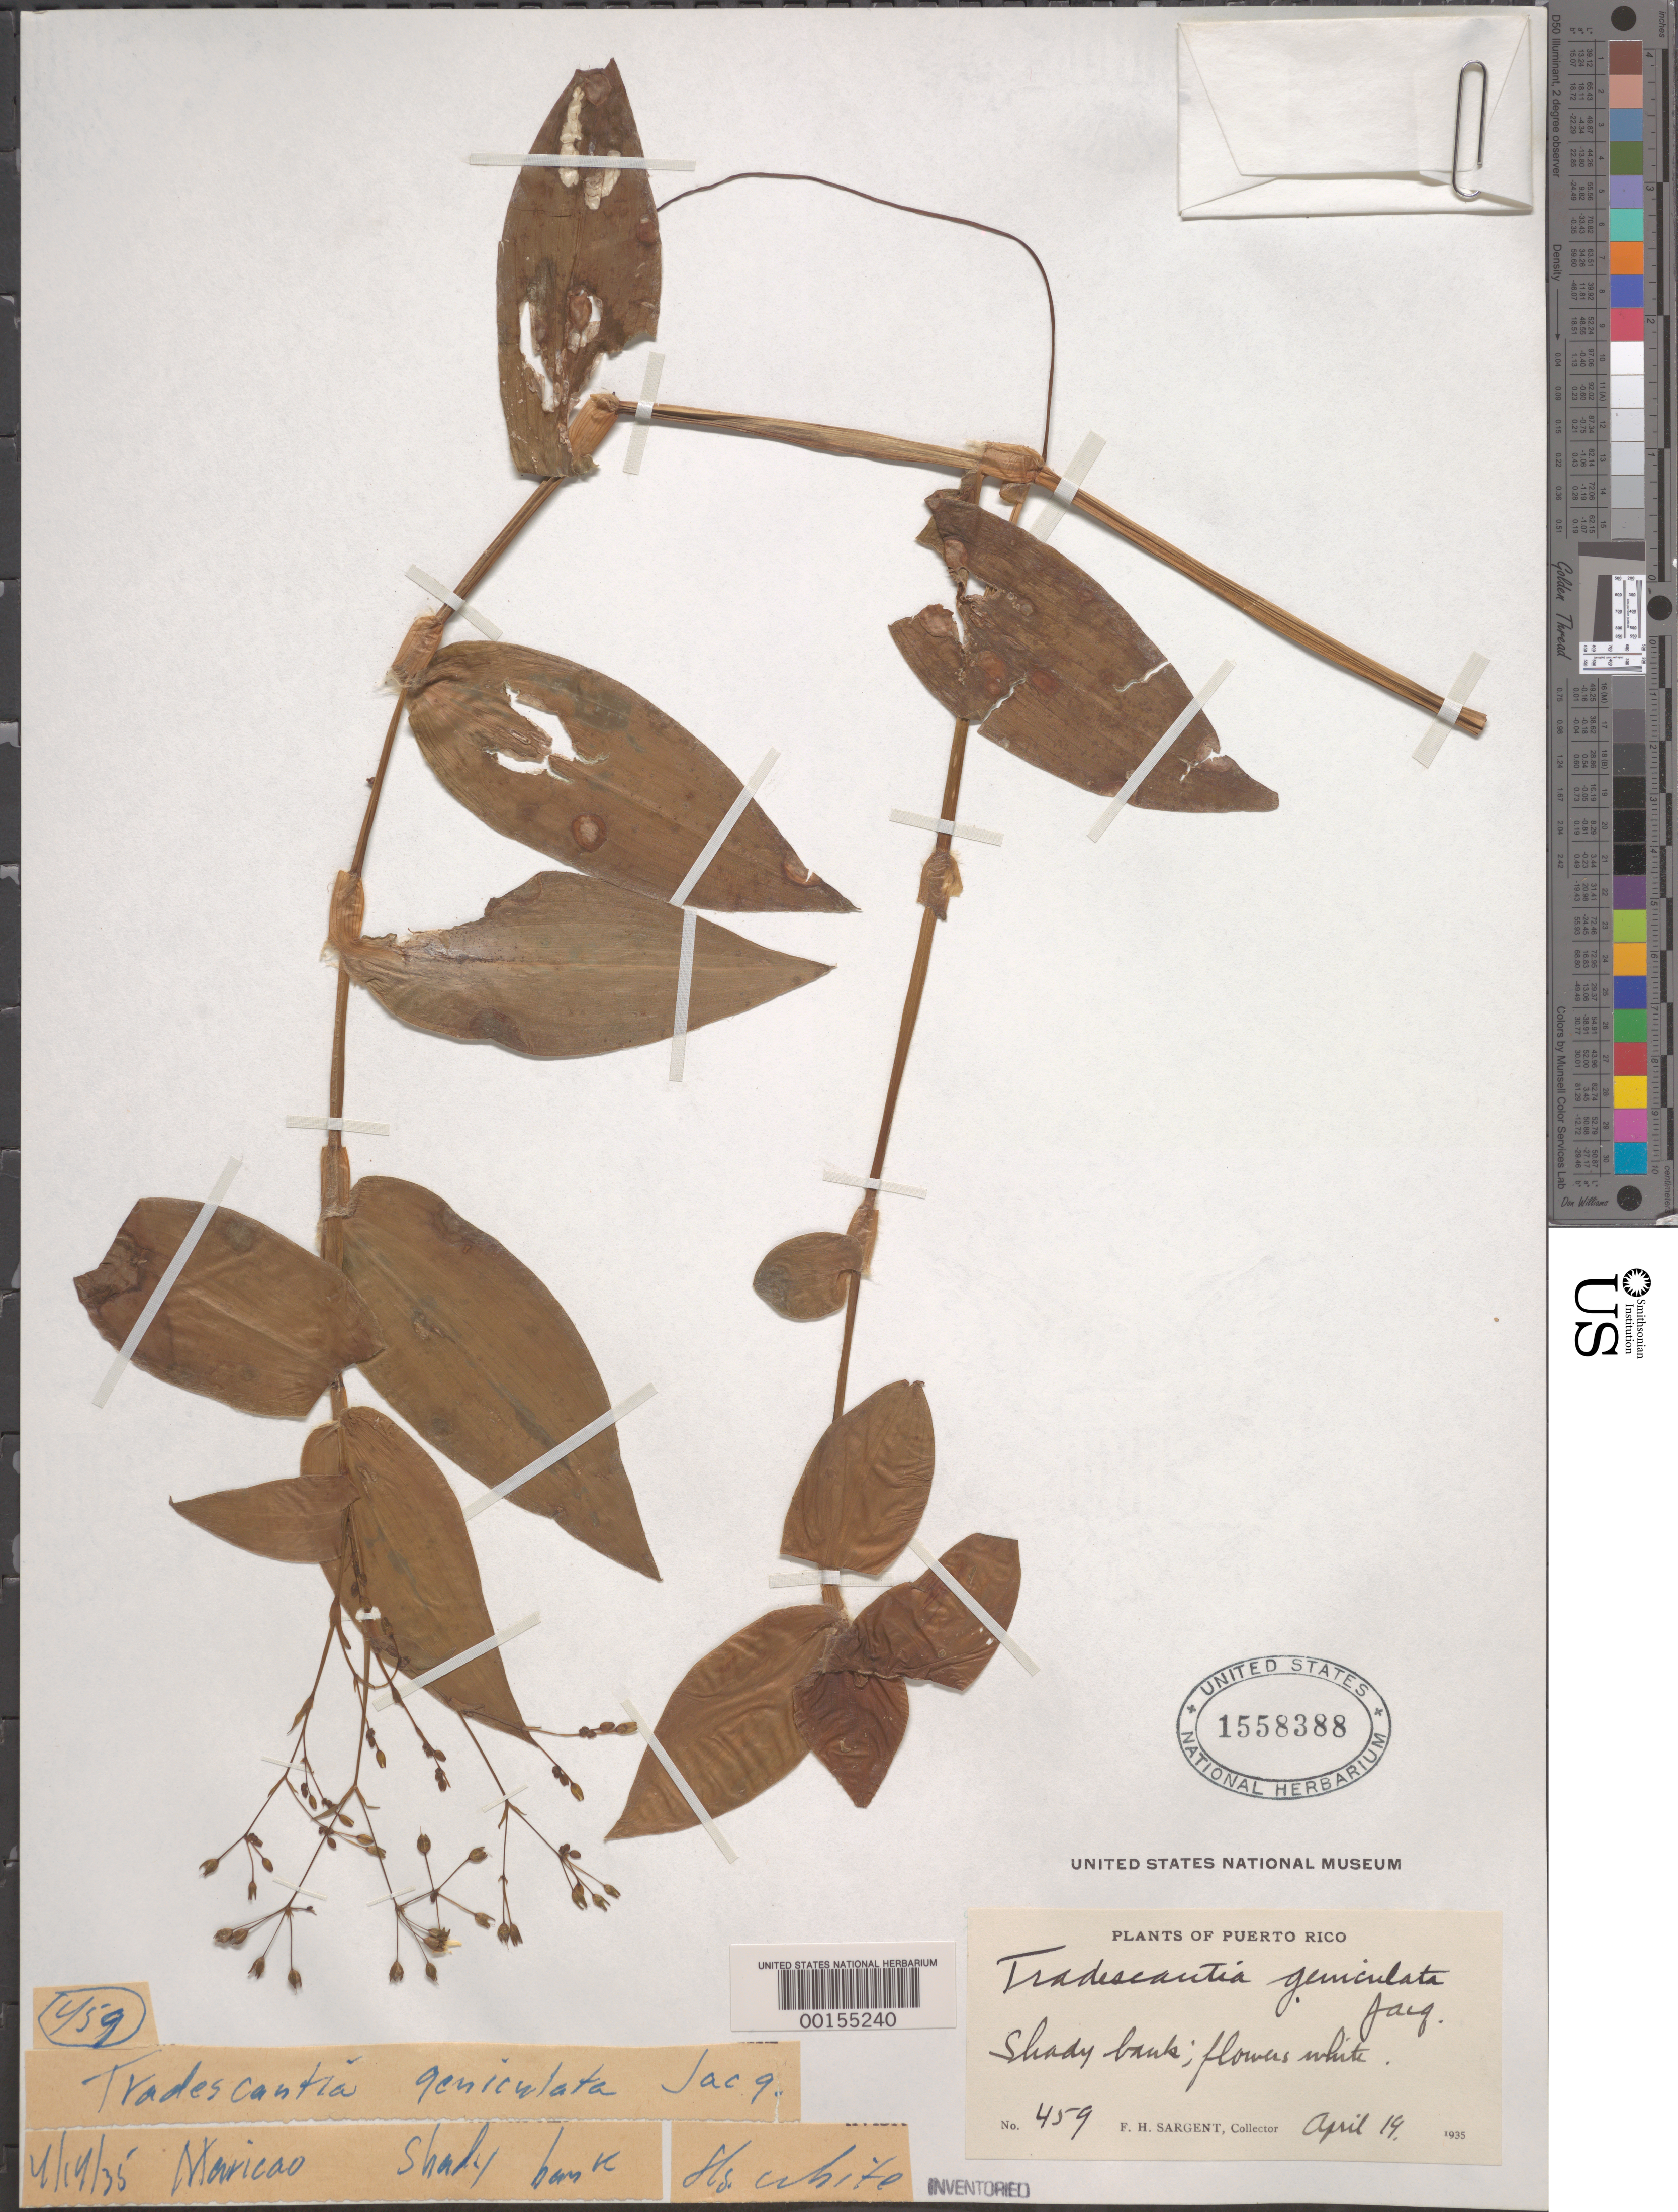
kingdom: Plantae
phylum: Tracheophyta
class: Liliopsida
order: Commelinales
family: Commelinaceae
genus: Gibasis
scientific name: Gibasis pauciflora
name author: (Urb. & Ekman) D.R. Hunt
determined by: Faden, Robert B., (US), Smithsonian Institution - National Museum of Natural History (UNITED STATES)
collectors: F. H. Sargent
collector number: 459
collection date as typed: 19 Apr 1935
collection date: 1935-04-19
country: Puerto Rico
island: Greater Antilles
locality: Sierra de Naguabo ad Rio Blanco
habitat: Shaded banks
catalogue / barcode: US 1558388